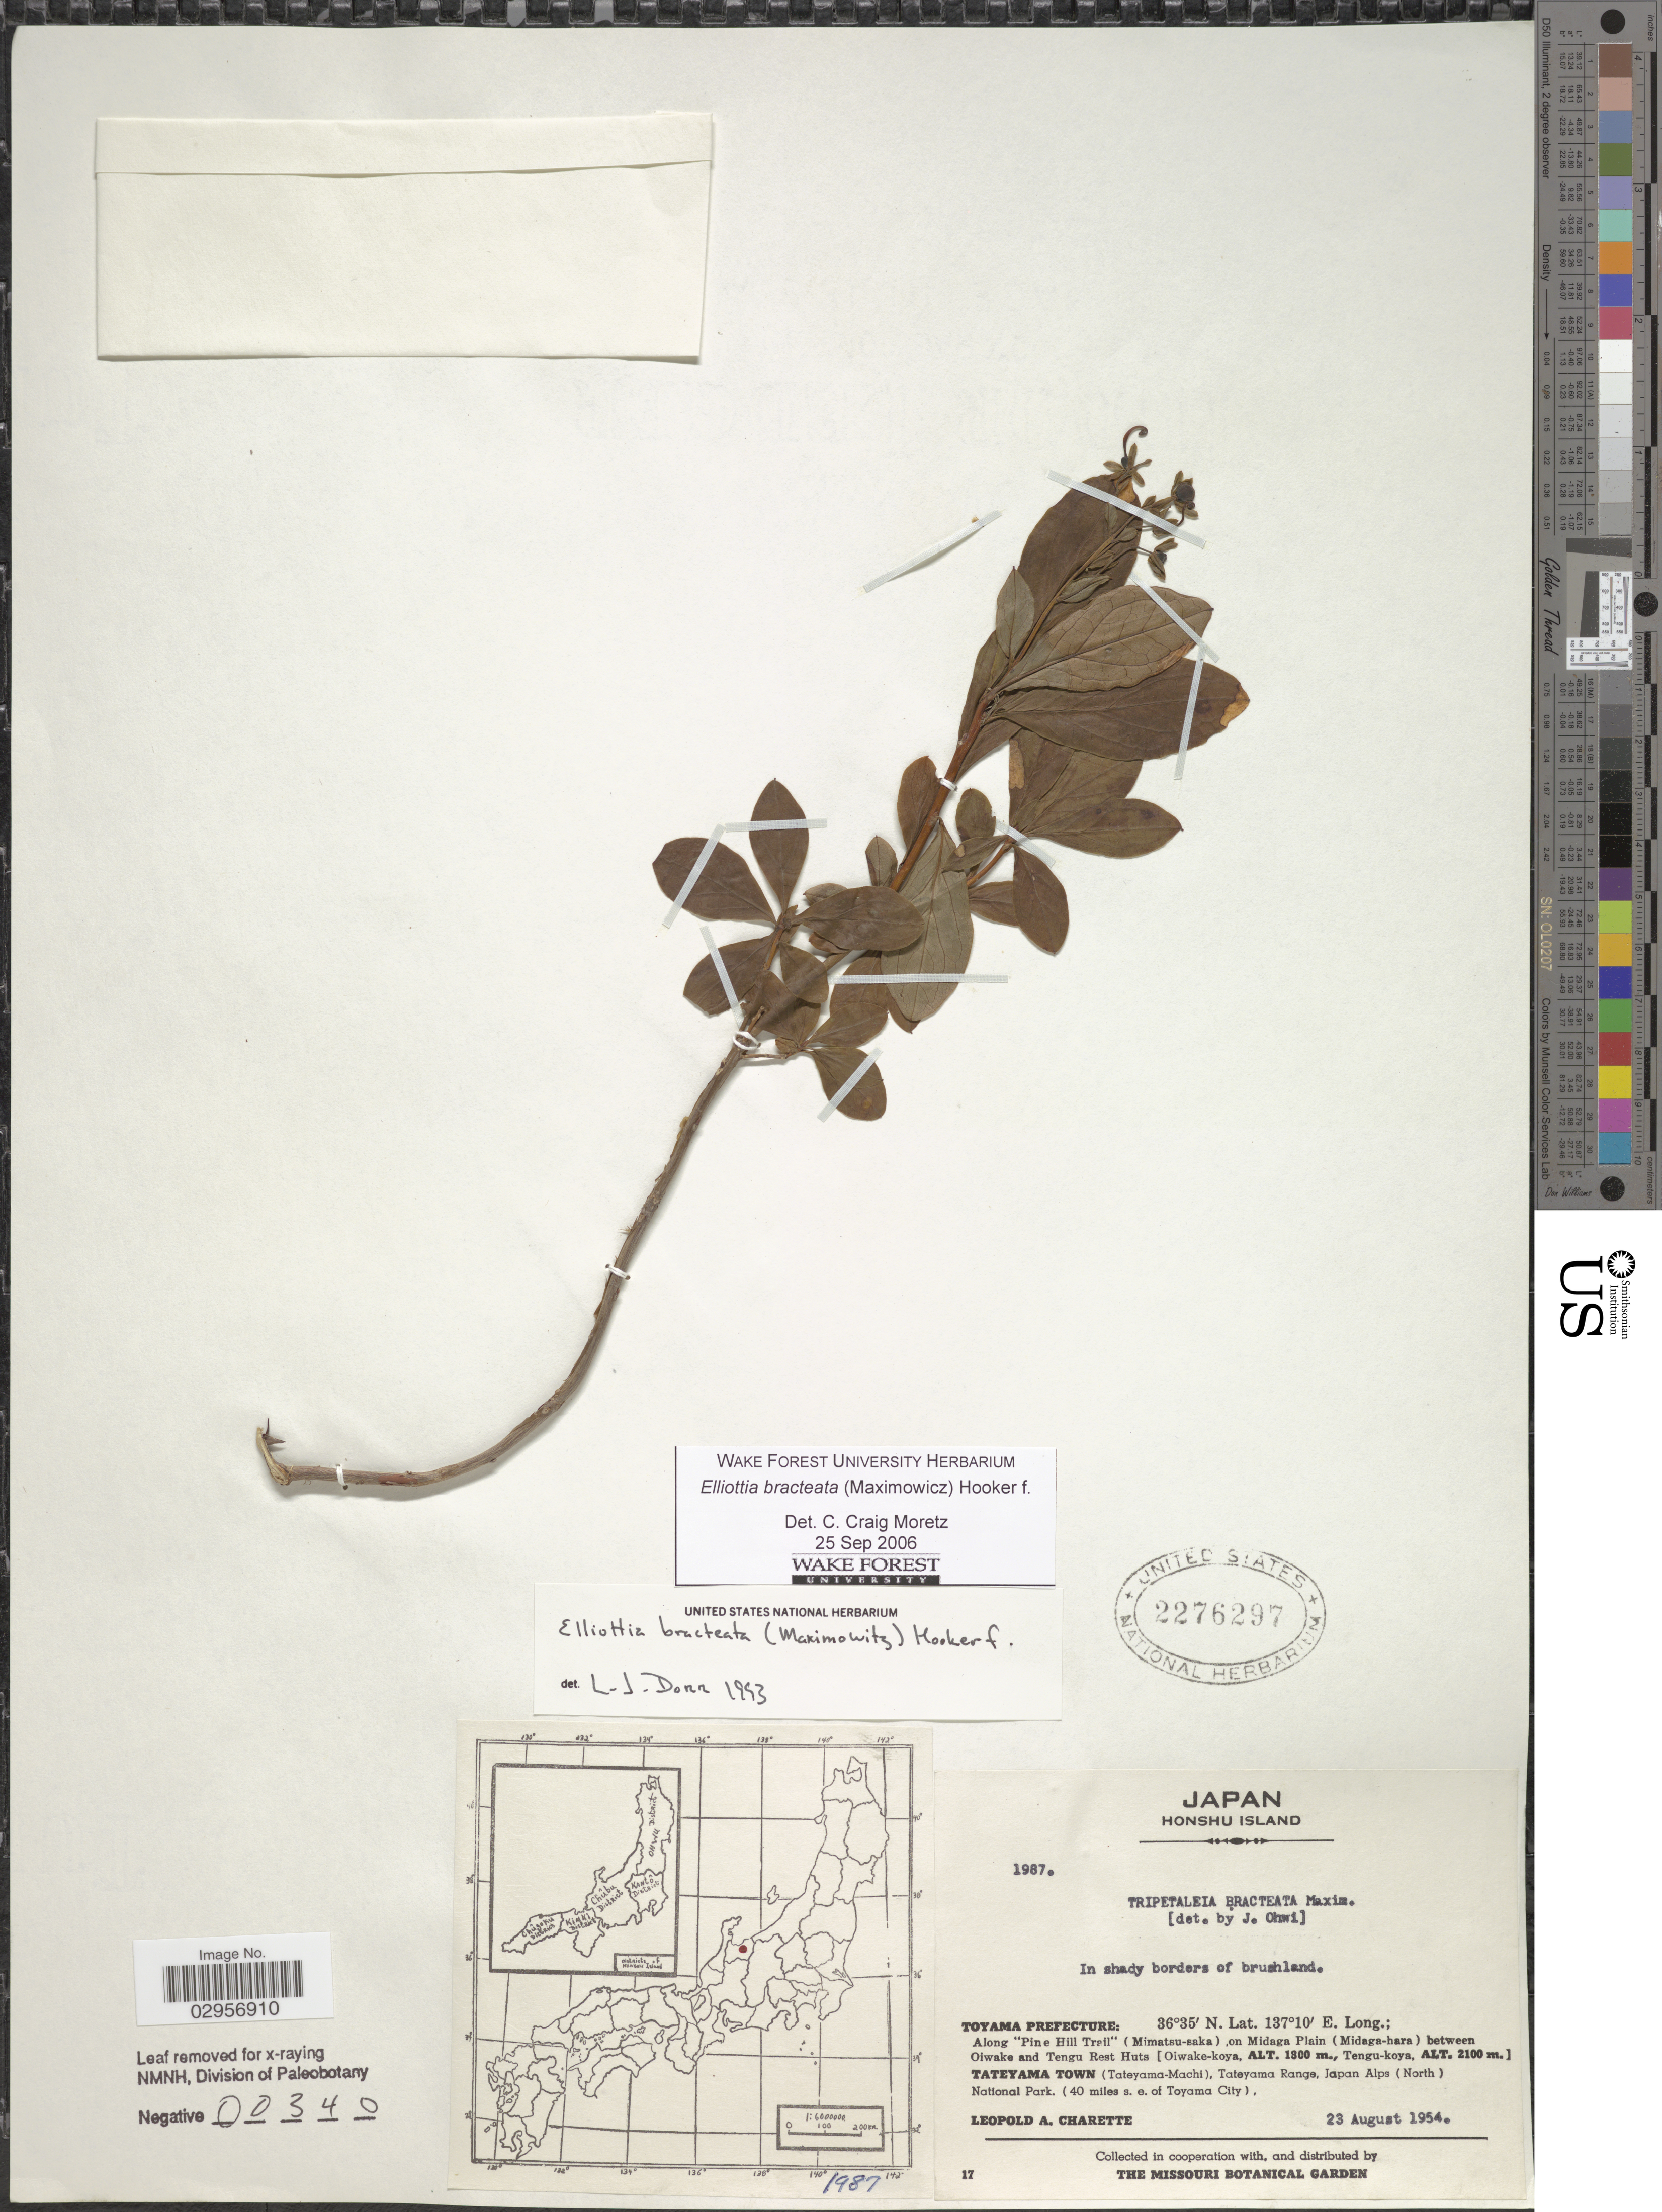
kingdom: Plantae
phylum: Tracheophyta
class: Magnoliopsida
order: Ericales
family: Ericaceae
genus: Elliottia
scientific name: Elliottia bracteata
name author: Hook. f.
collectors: L. A. Charette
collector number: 1987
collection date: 1954-08-23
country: Japan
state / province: Toyama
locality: Toyama Prefecture: Along "Pine Hill Trail", (Mimatsu-saka), on Midaga Plain (Midaga-hara) between Oiwaka and Tungu Rest Huts [Oiwake-koya, Tengu-koya] Tateyama town (Tateyama-Machi), Tateyama Range, Japan Alps (North) National Park (40 miles s.e. of Toyama City).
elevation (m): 1300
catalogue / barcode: US 2276297